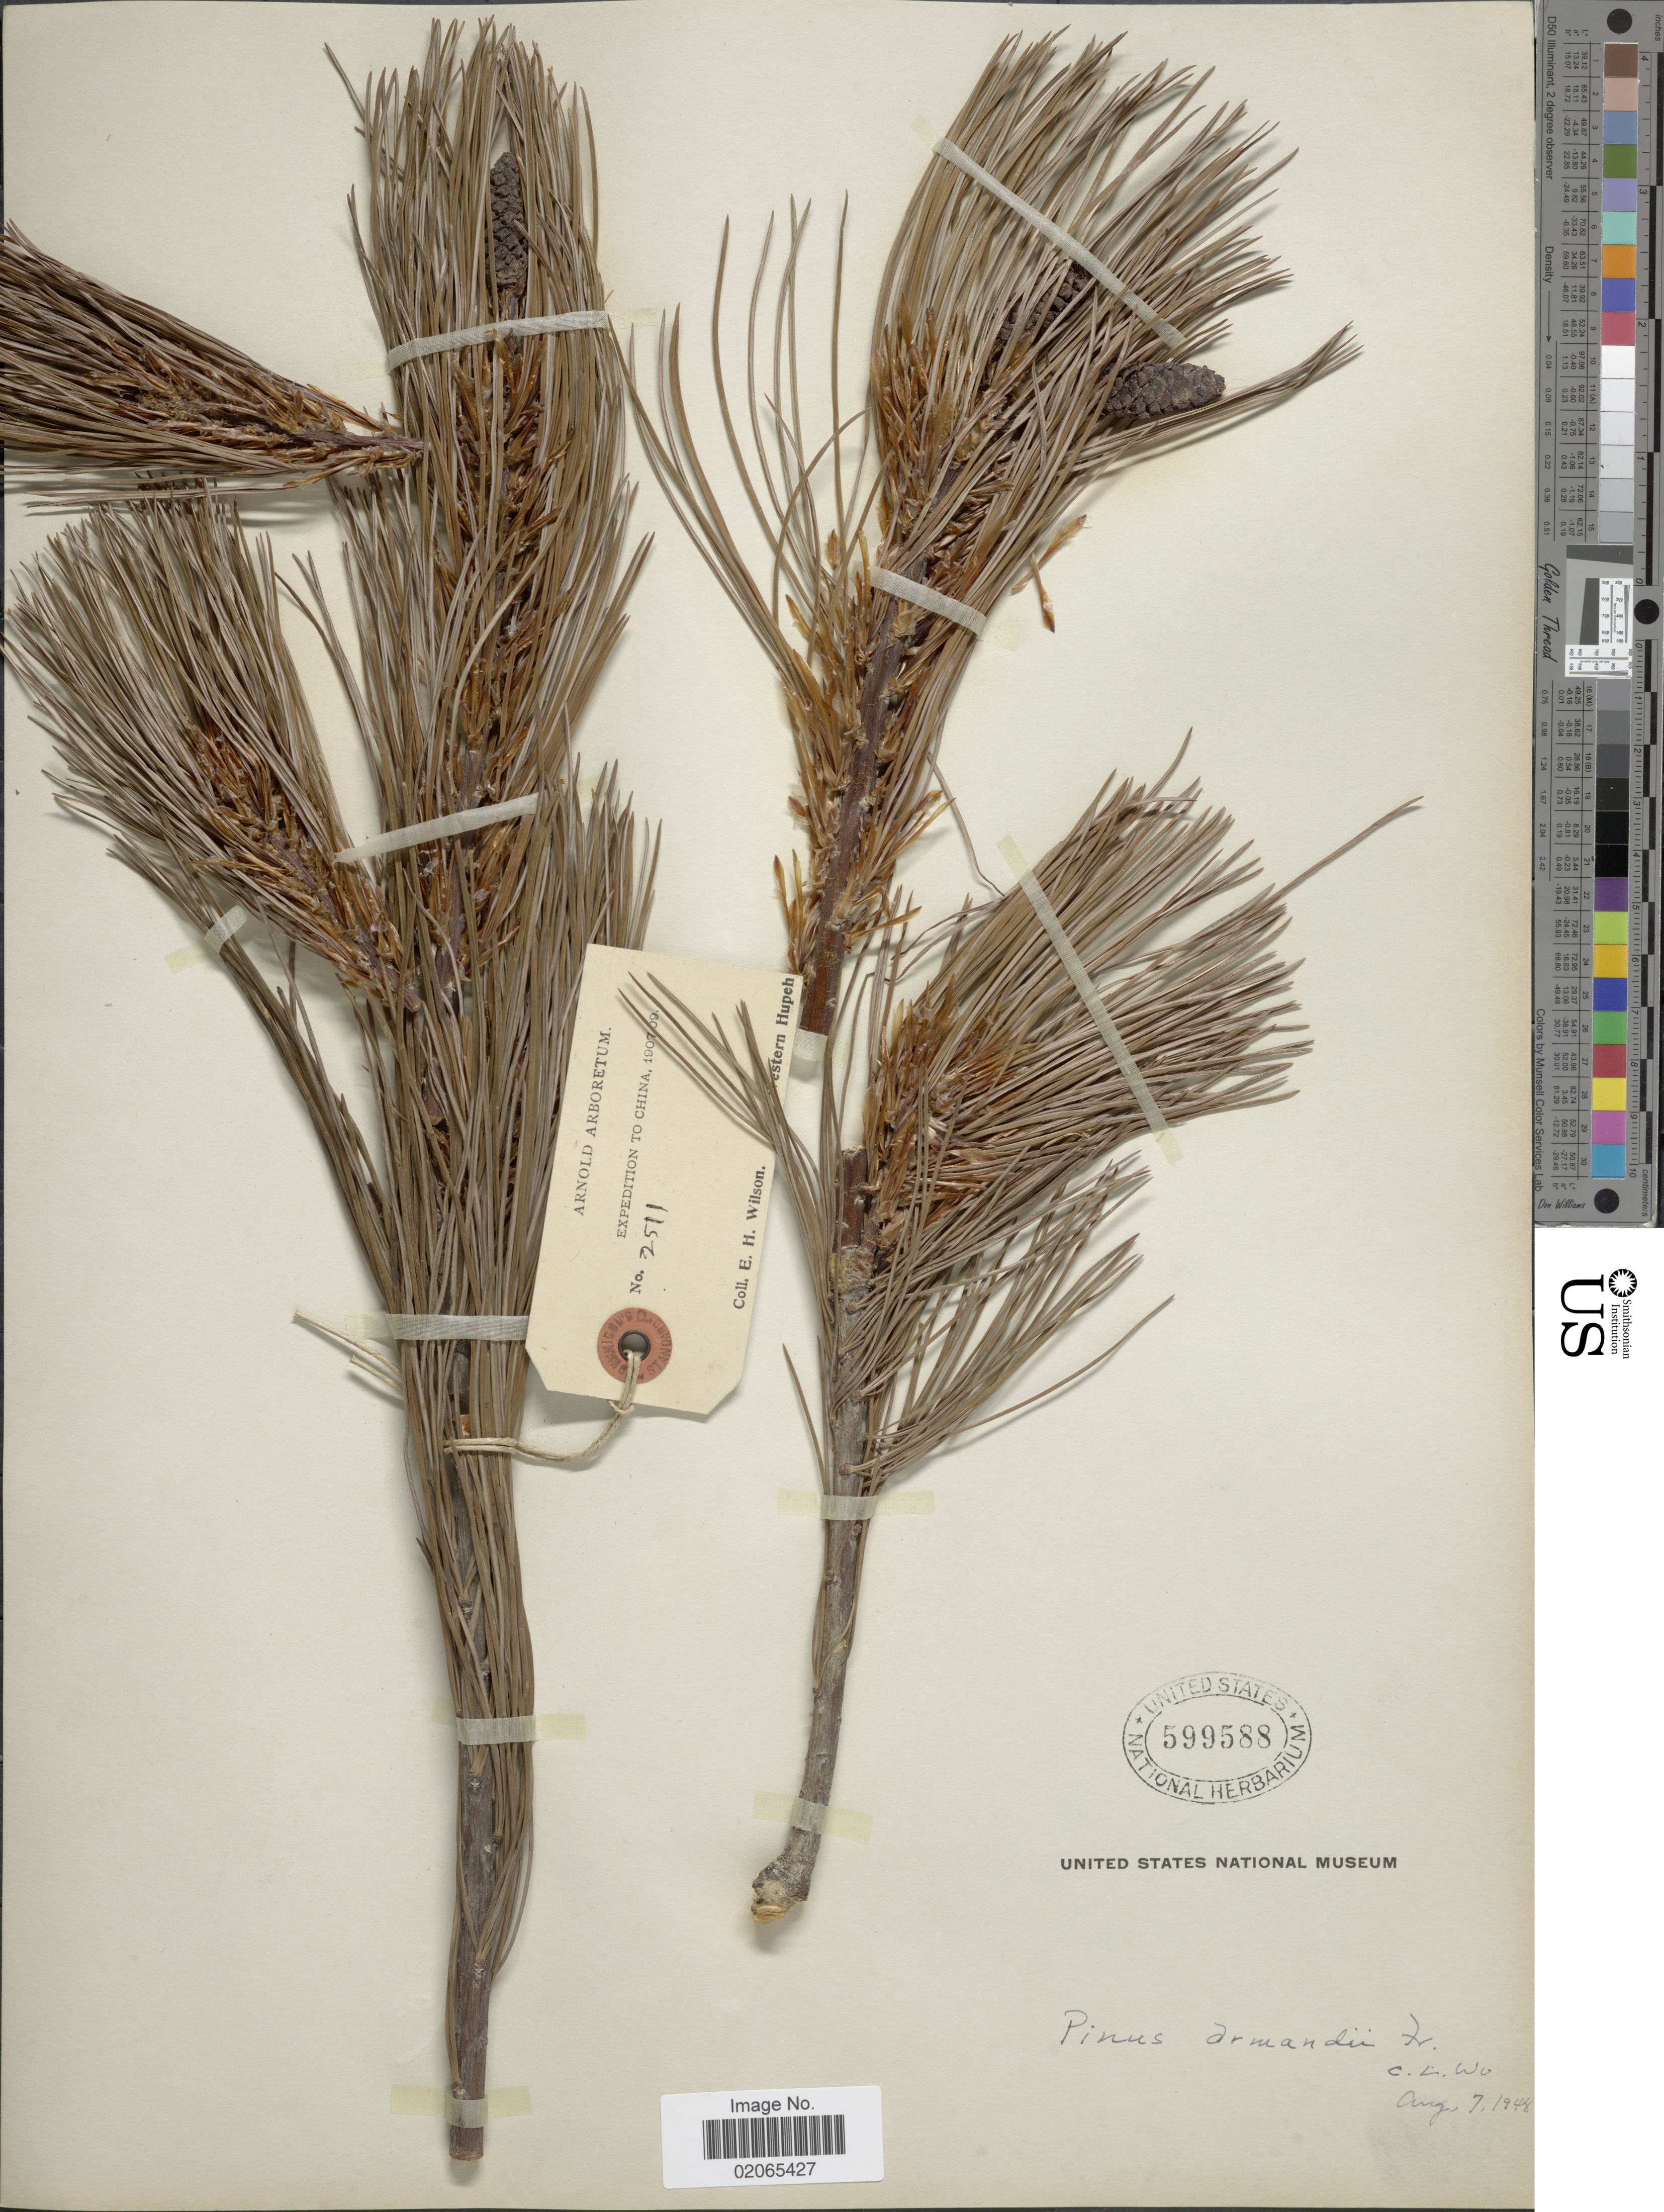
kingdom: Plantae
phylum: Tracheophyta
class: Pinopsida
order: Pinales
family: Pinaceae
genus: Pinus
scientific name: Pinus armandii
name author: Franch.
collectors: E. Wilson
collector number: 2511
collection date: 1907/1909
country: China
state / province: Hubei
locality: Western Hupeh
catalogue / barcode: US 599588